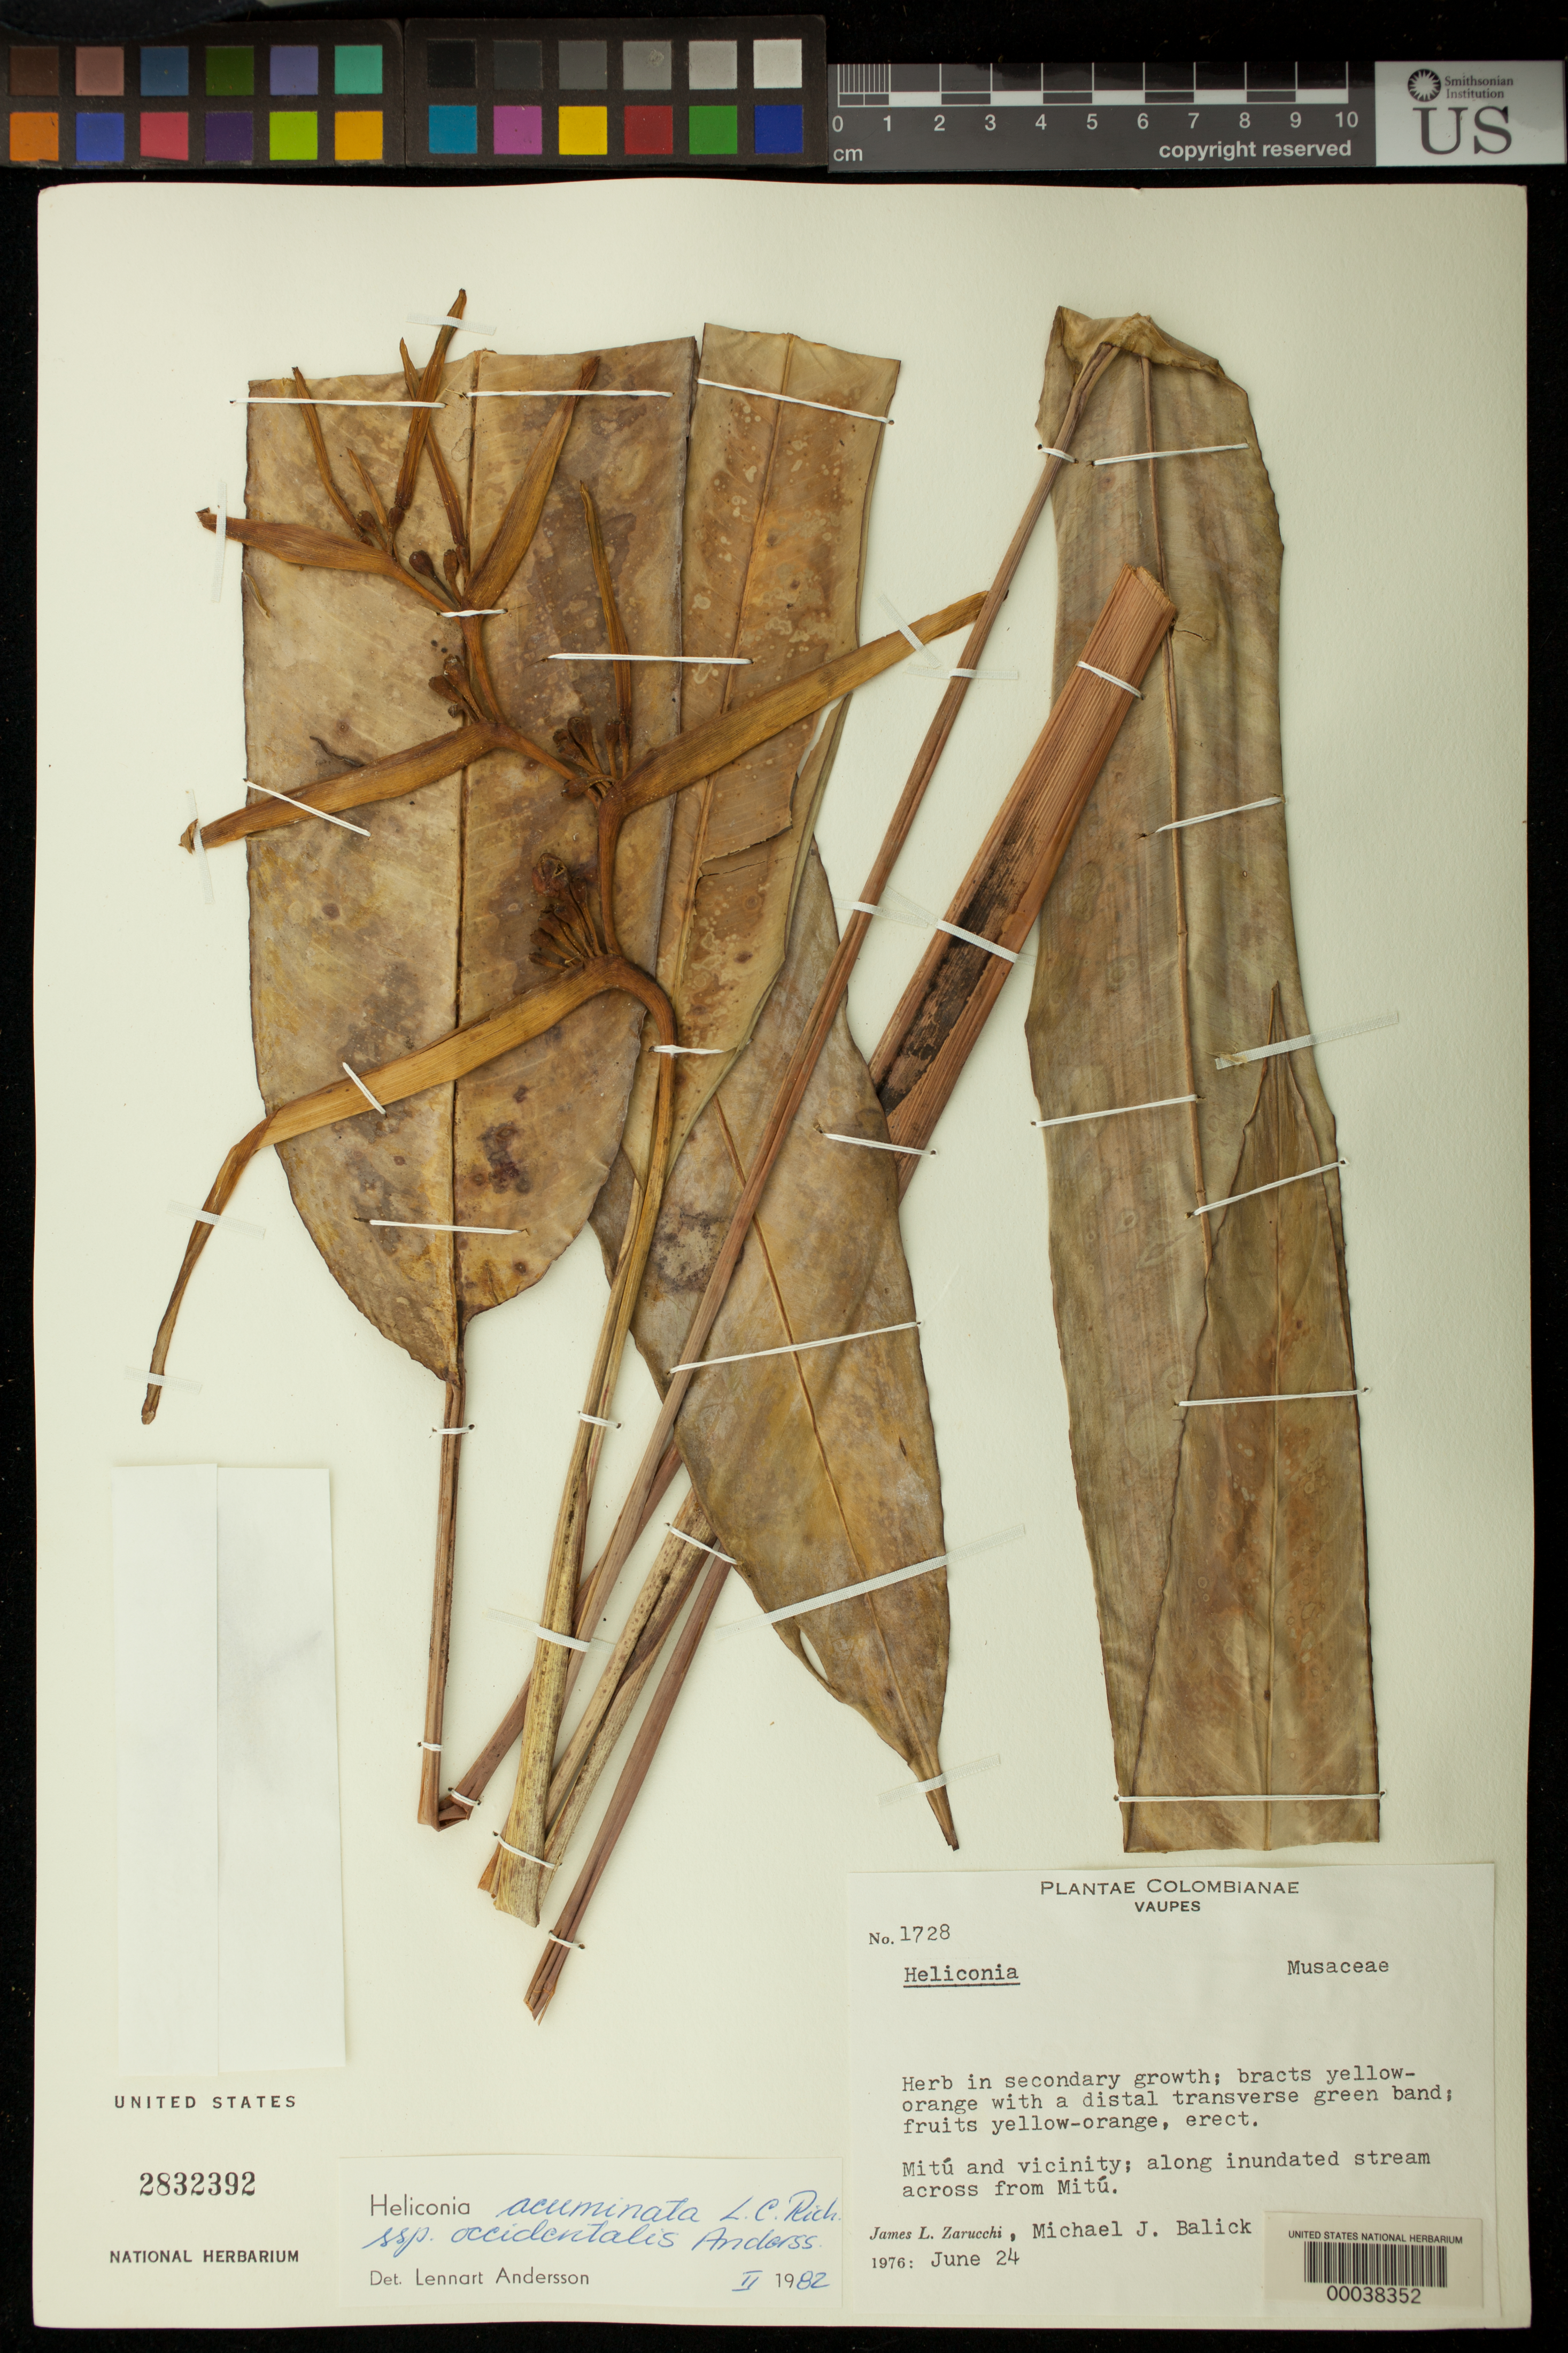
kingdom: Plantae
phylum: Tracheophyta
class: Liliopsida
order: Zingiberales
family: Heliconiaceae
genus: Heliconia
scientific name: Heliconia acuminata subsp. occidentalis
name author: L. Andersson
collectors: J. L. Zarucchi & M. J. Balick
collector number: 1728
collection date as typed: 24 Jun 1976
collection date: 1976-06-24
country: Colombia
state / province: Vaupés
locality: Mitu and vicinity, along inundated stream across from Mitu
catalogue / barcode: US 2832392